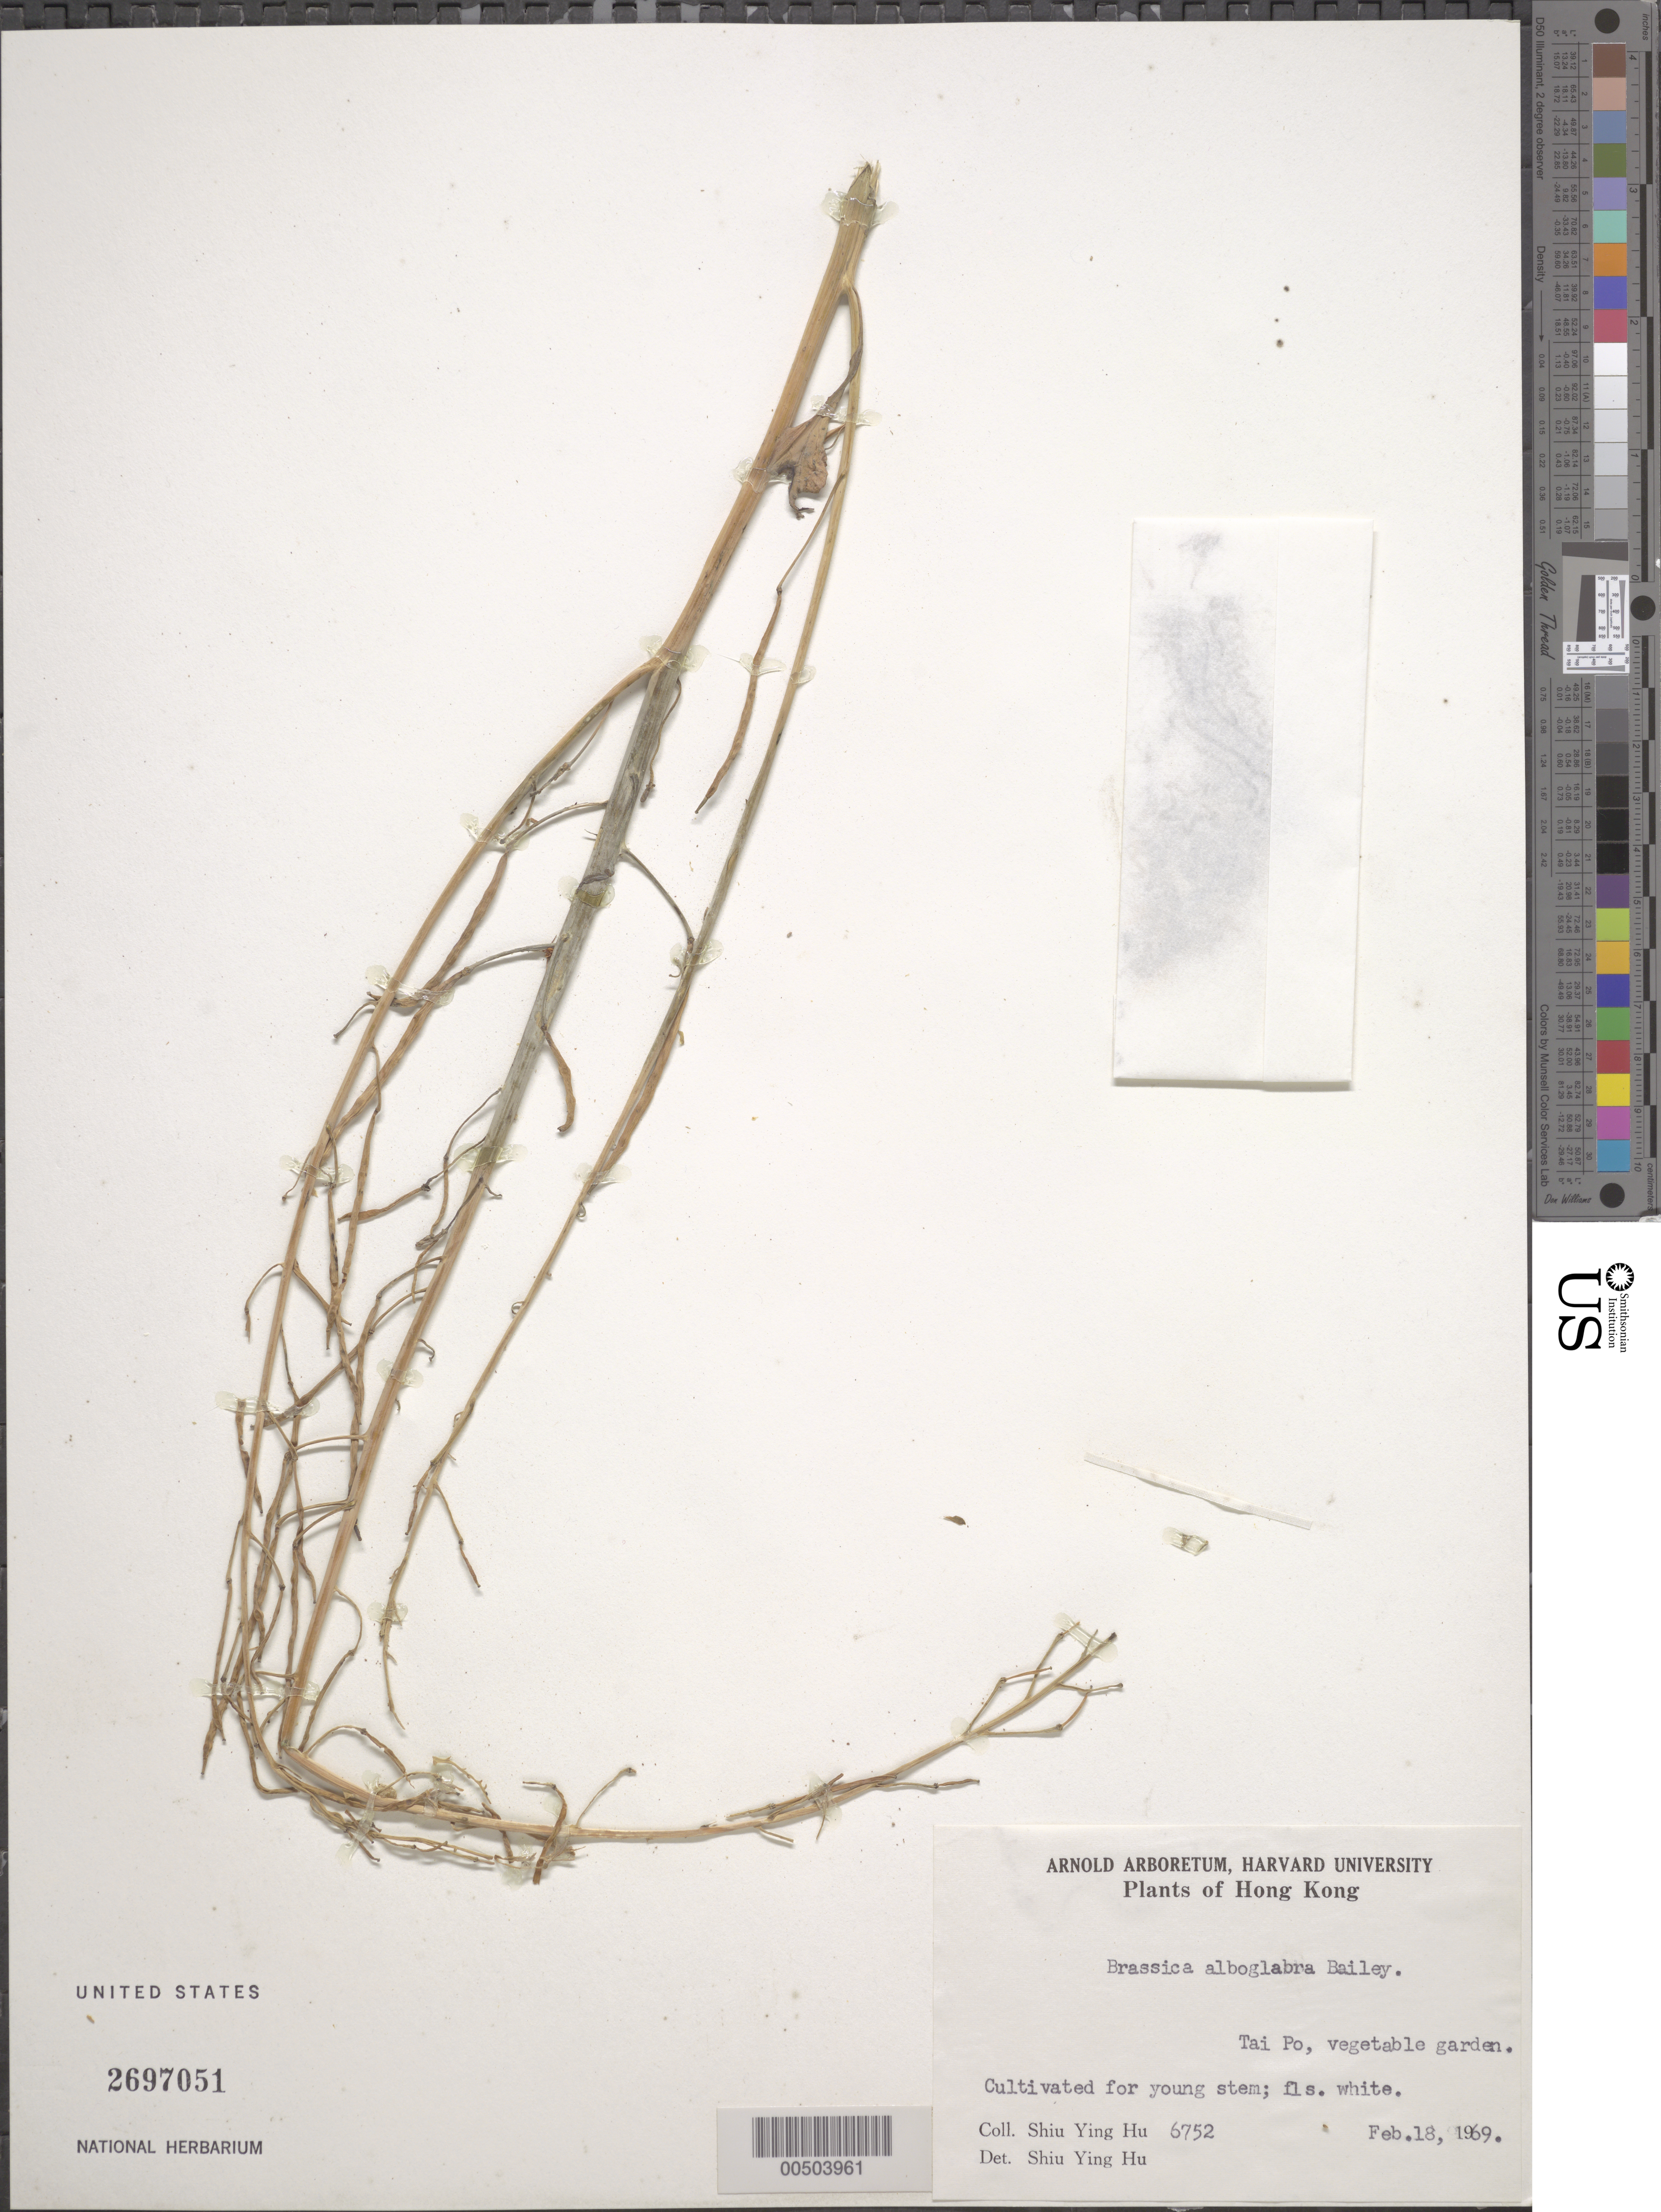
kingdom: Plantae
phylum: Tracheophyta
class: Magnoliopsida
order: Brassicales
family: Brassicaceae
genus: Brassica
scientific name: Brassica alboglabra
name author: L.H. Bailey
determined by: Hu, S. Y.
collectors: S. Y. Hu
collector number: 6752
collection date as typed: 18 Feb 1969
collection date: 1969-02-18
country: China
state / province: Hong Kong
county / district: New Territories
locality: Tai Po Dist.. vegetable garden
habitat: Cultivated for young stem; fls. white.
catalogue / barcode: US 2697051